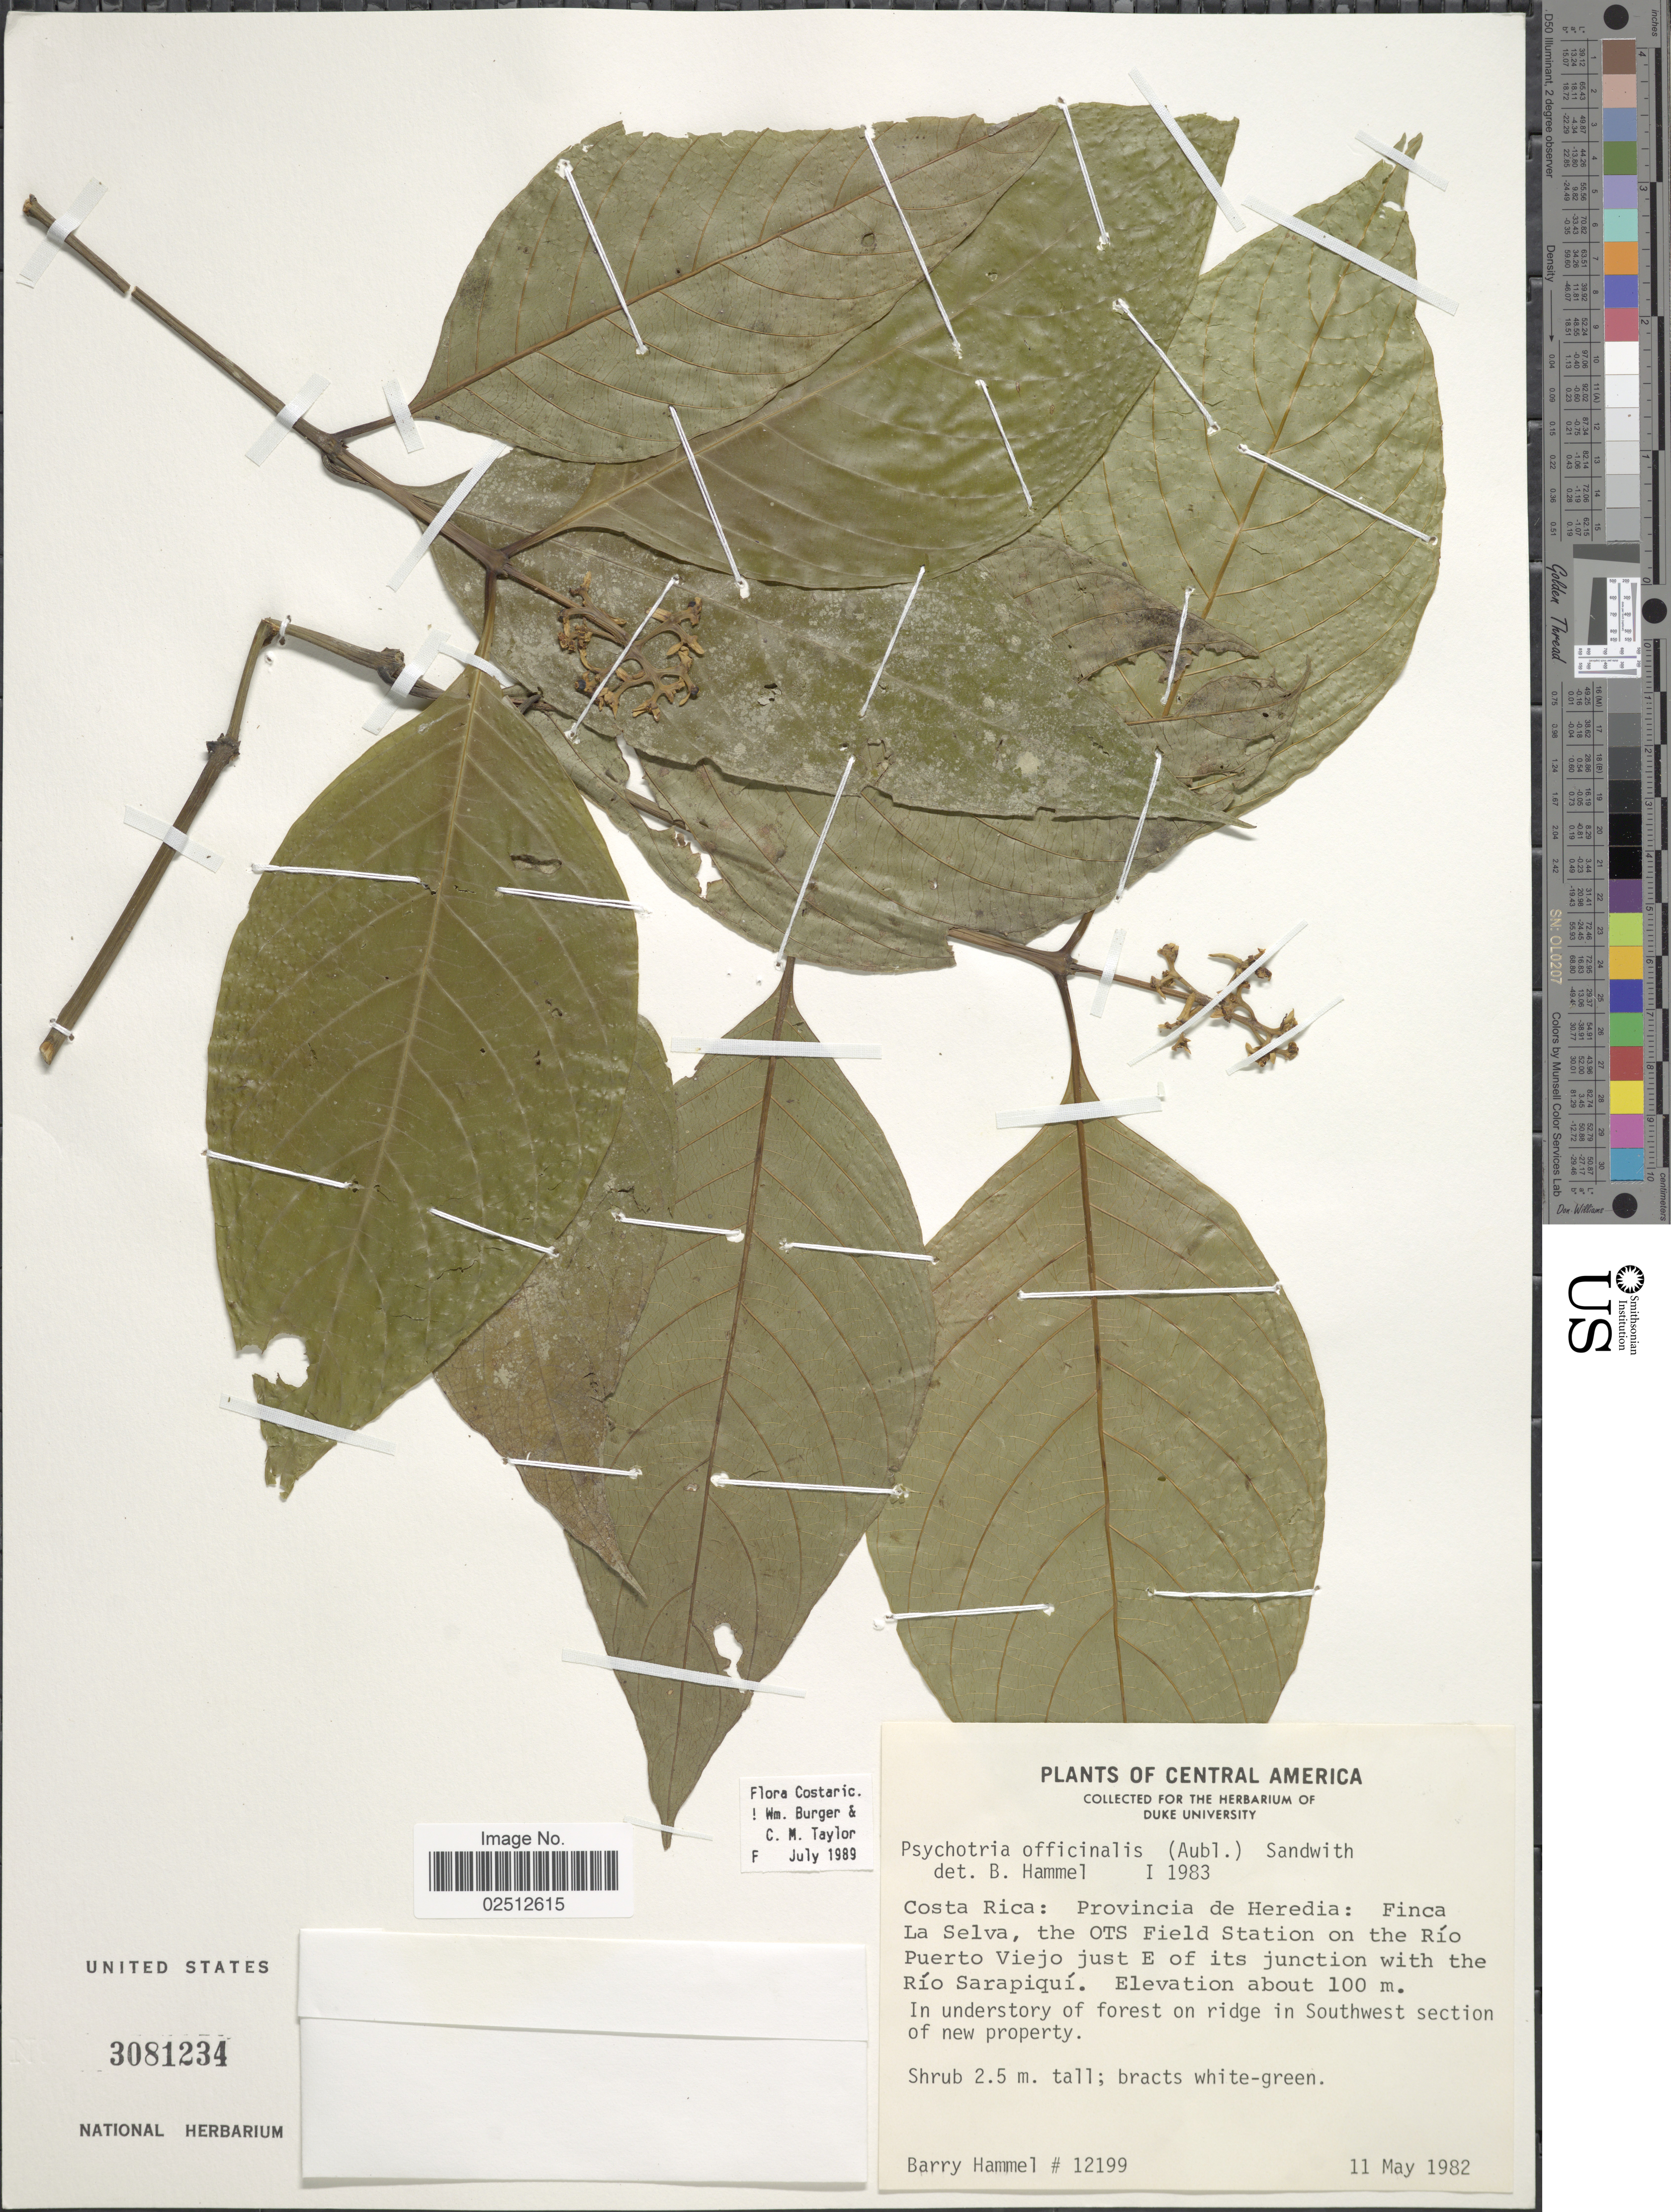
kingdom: Plantae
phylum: Tracheophyta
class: Magnoliopsida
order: Gentianales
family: Rubiaceae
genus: Psychotria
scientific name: Psychotria officinalis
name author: (Aubl.) Raeusch.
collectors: B. Hammel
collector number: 12199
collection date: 1982-05-11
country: Costa Rica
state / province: Heredia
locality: Provincia de Heredia: Finca La Selva, the OTS Field Station on the Rio Puerto Viejo just E of its junction with the Rio Sarapiqui, In understory of forest on ridge in Southwest section of new property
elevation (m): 100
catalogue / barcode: US 3081234